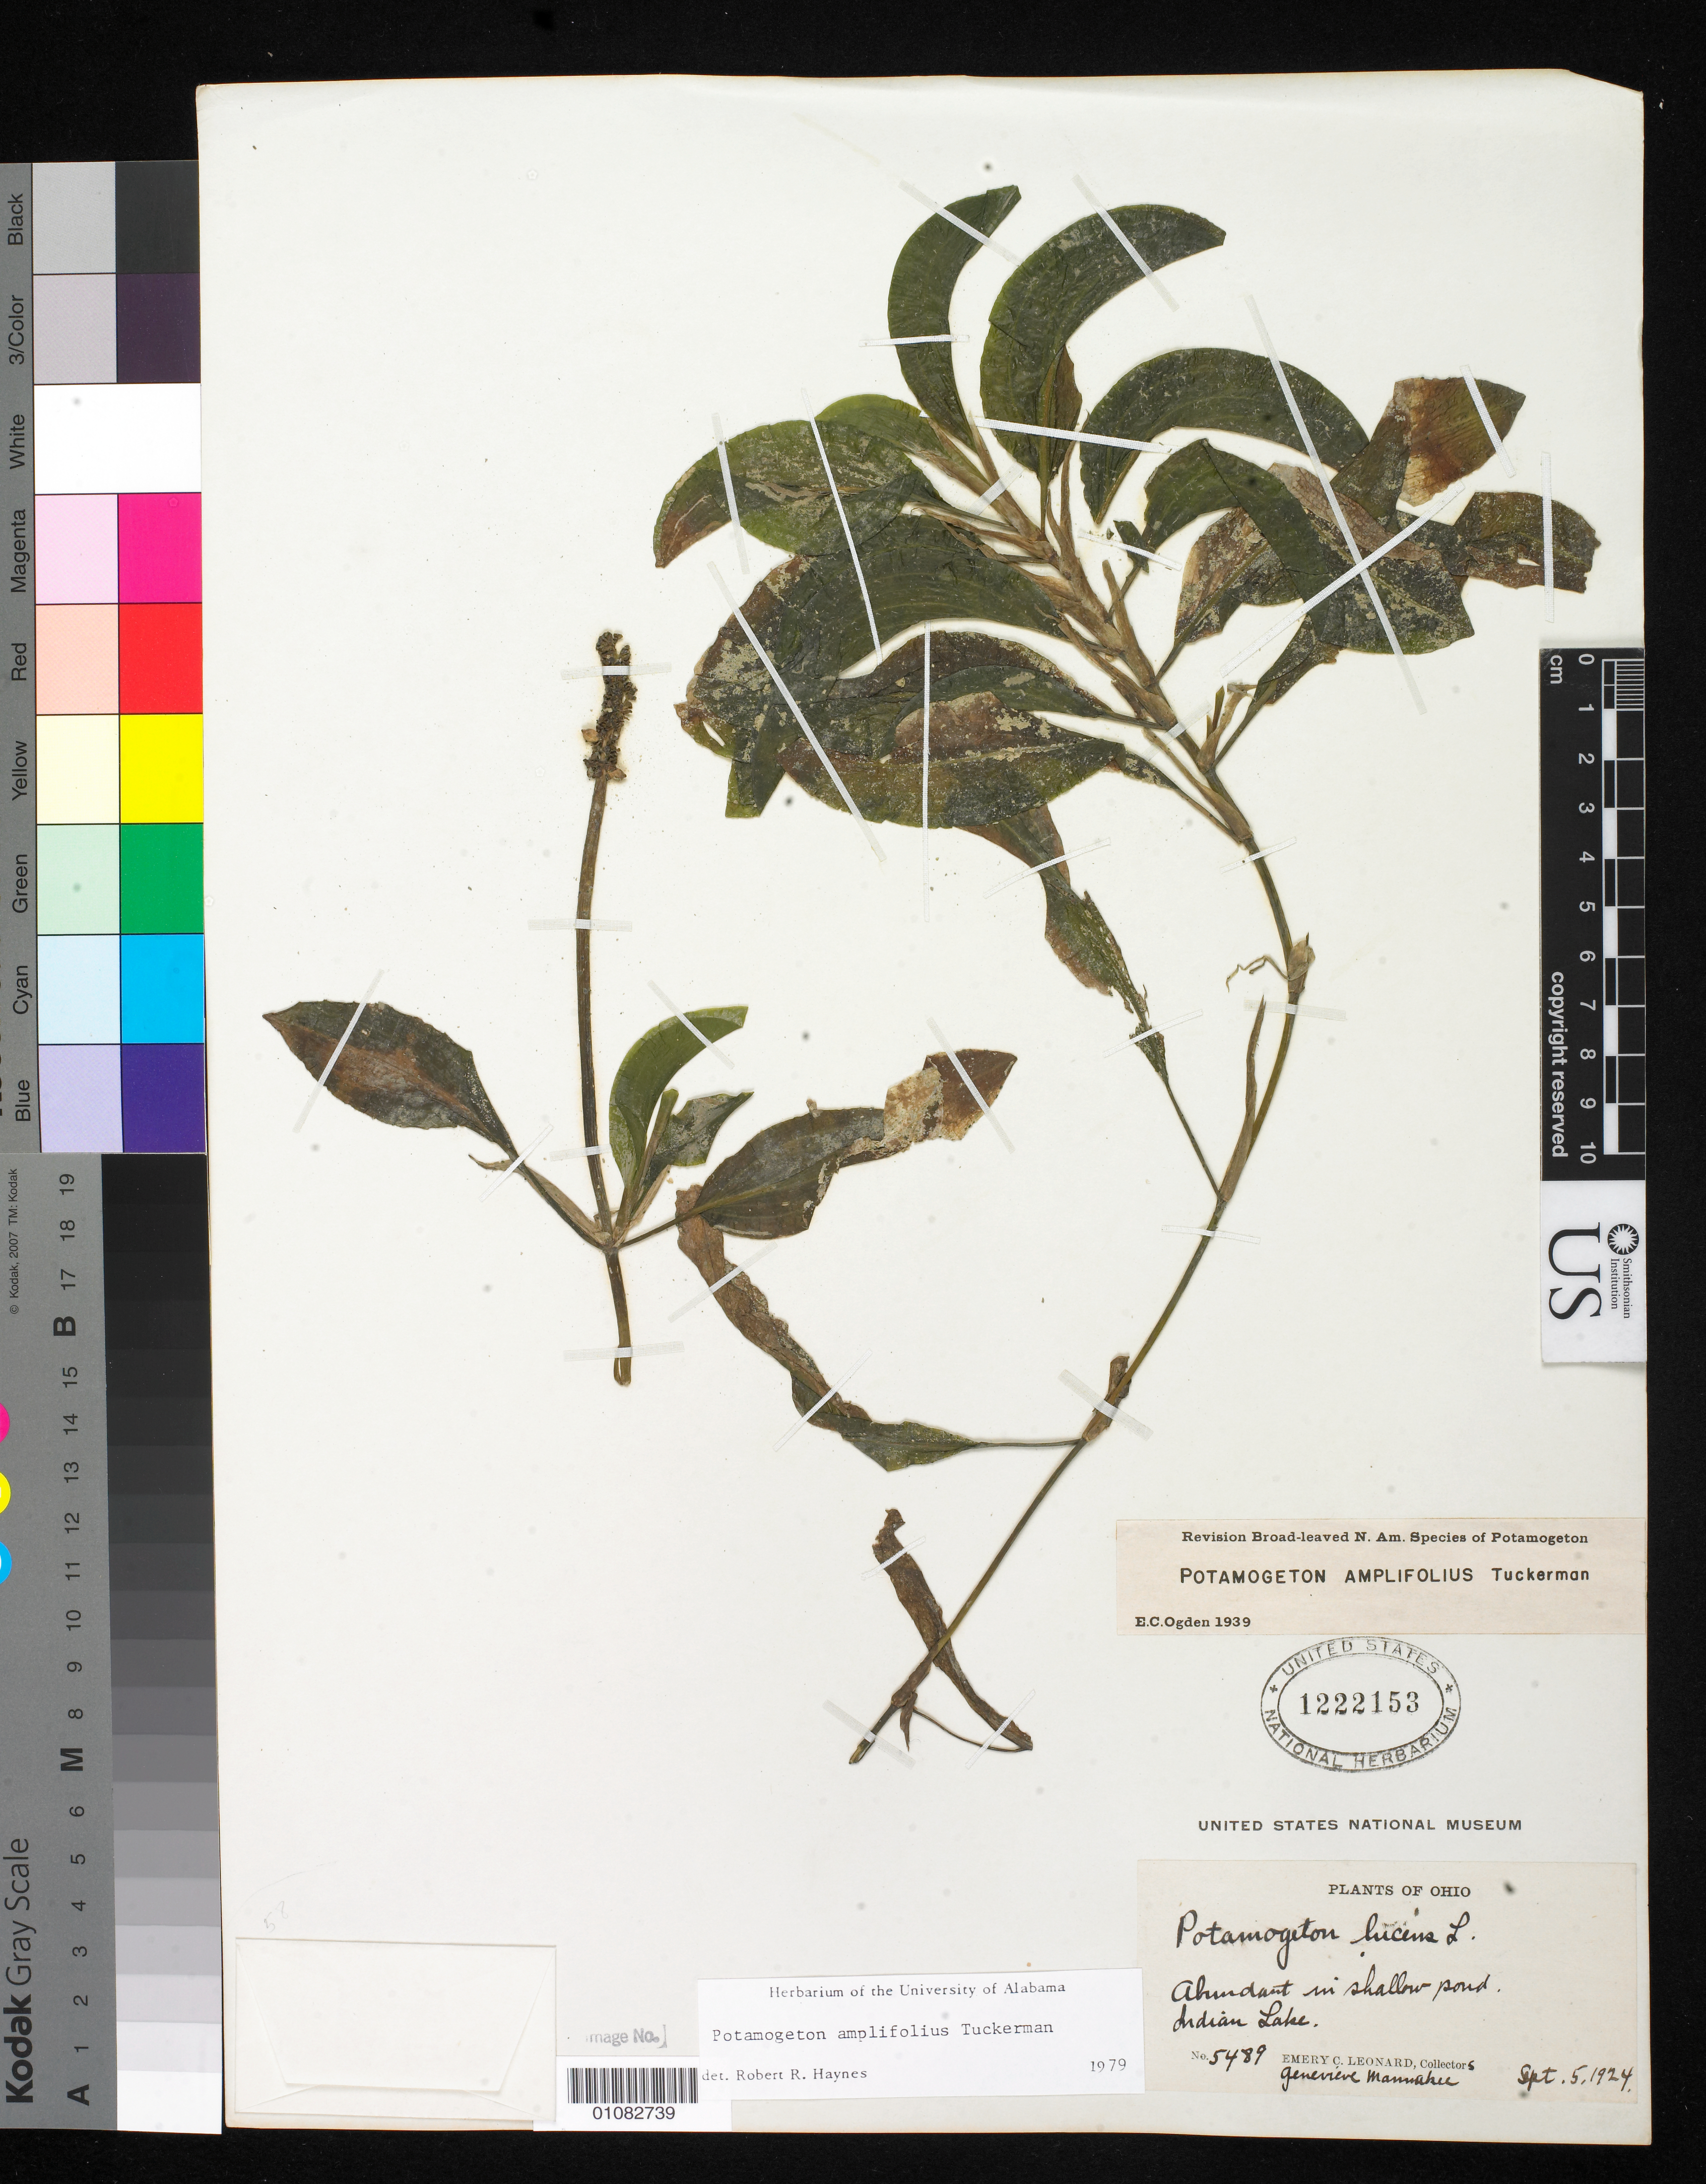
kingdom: Plantae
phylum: Tracheophyta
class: Liliopsida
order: Alismatales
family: Potamogetonaceae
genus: Potamogeton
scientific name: Potamogeton amplifolius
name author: Tuckerm.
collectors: E. C. Leonard & G. Mannakee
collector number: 5489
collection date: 1924-09-05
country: United States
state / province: Ohio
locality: Indian Lake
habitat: Abundant in shallow pond.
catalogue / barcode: US 1222153